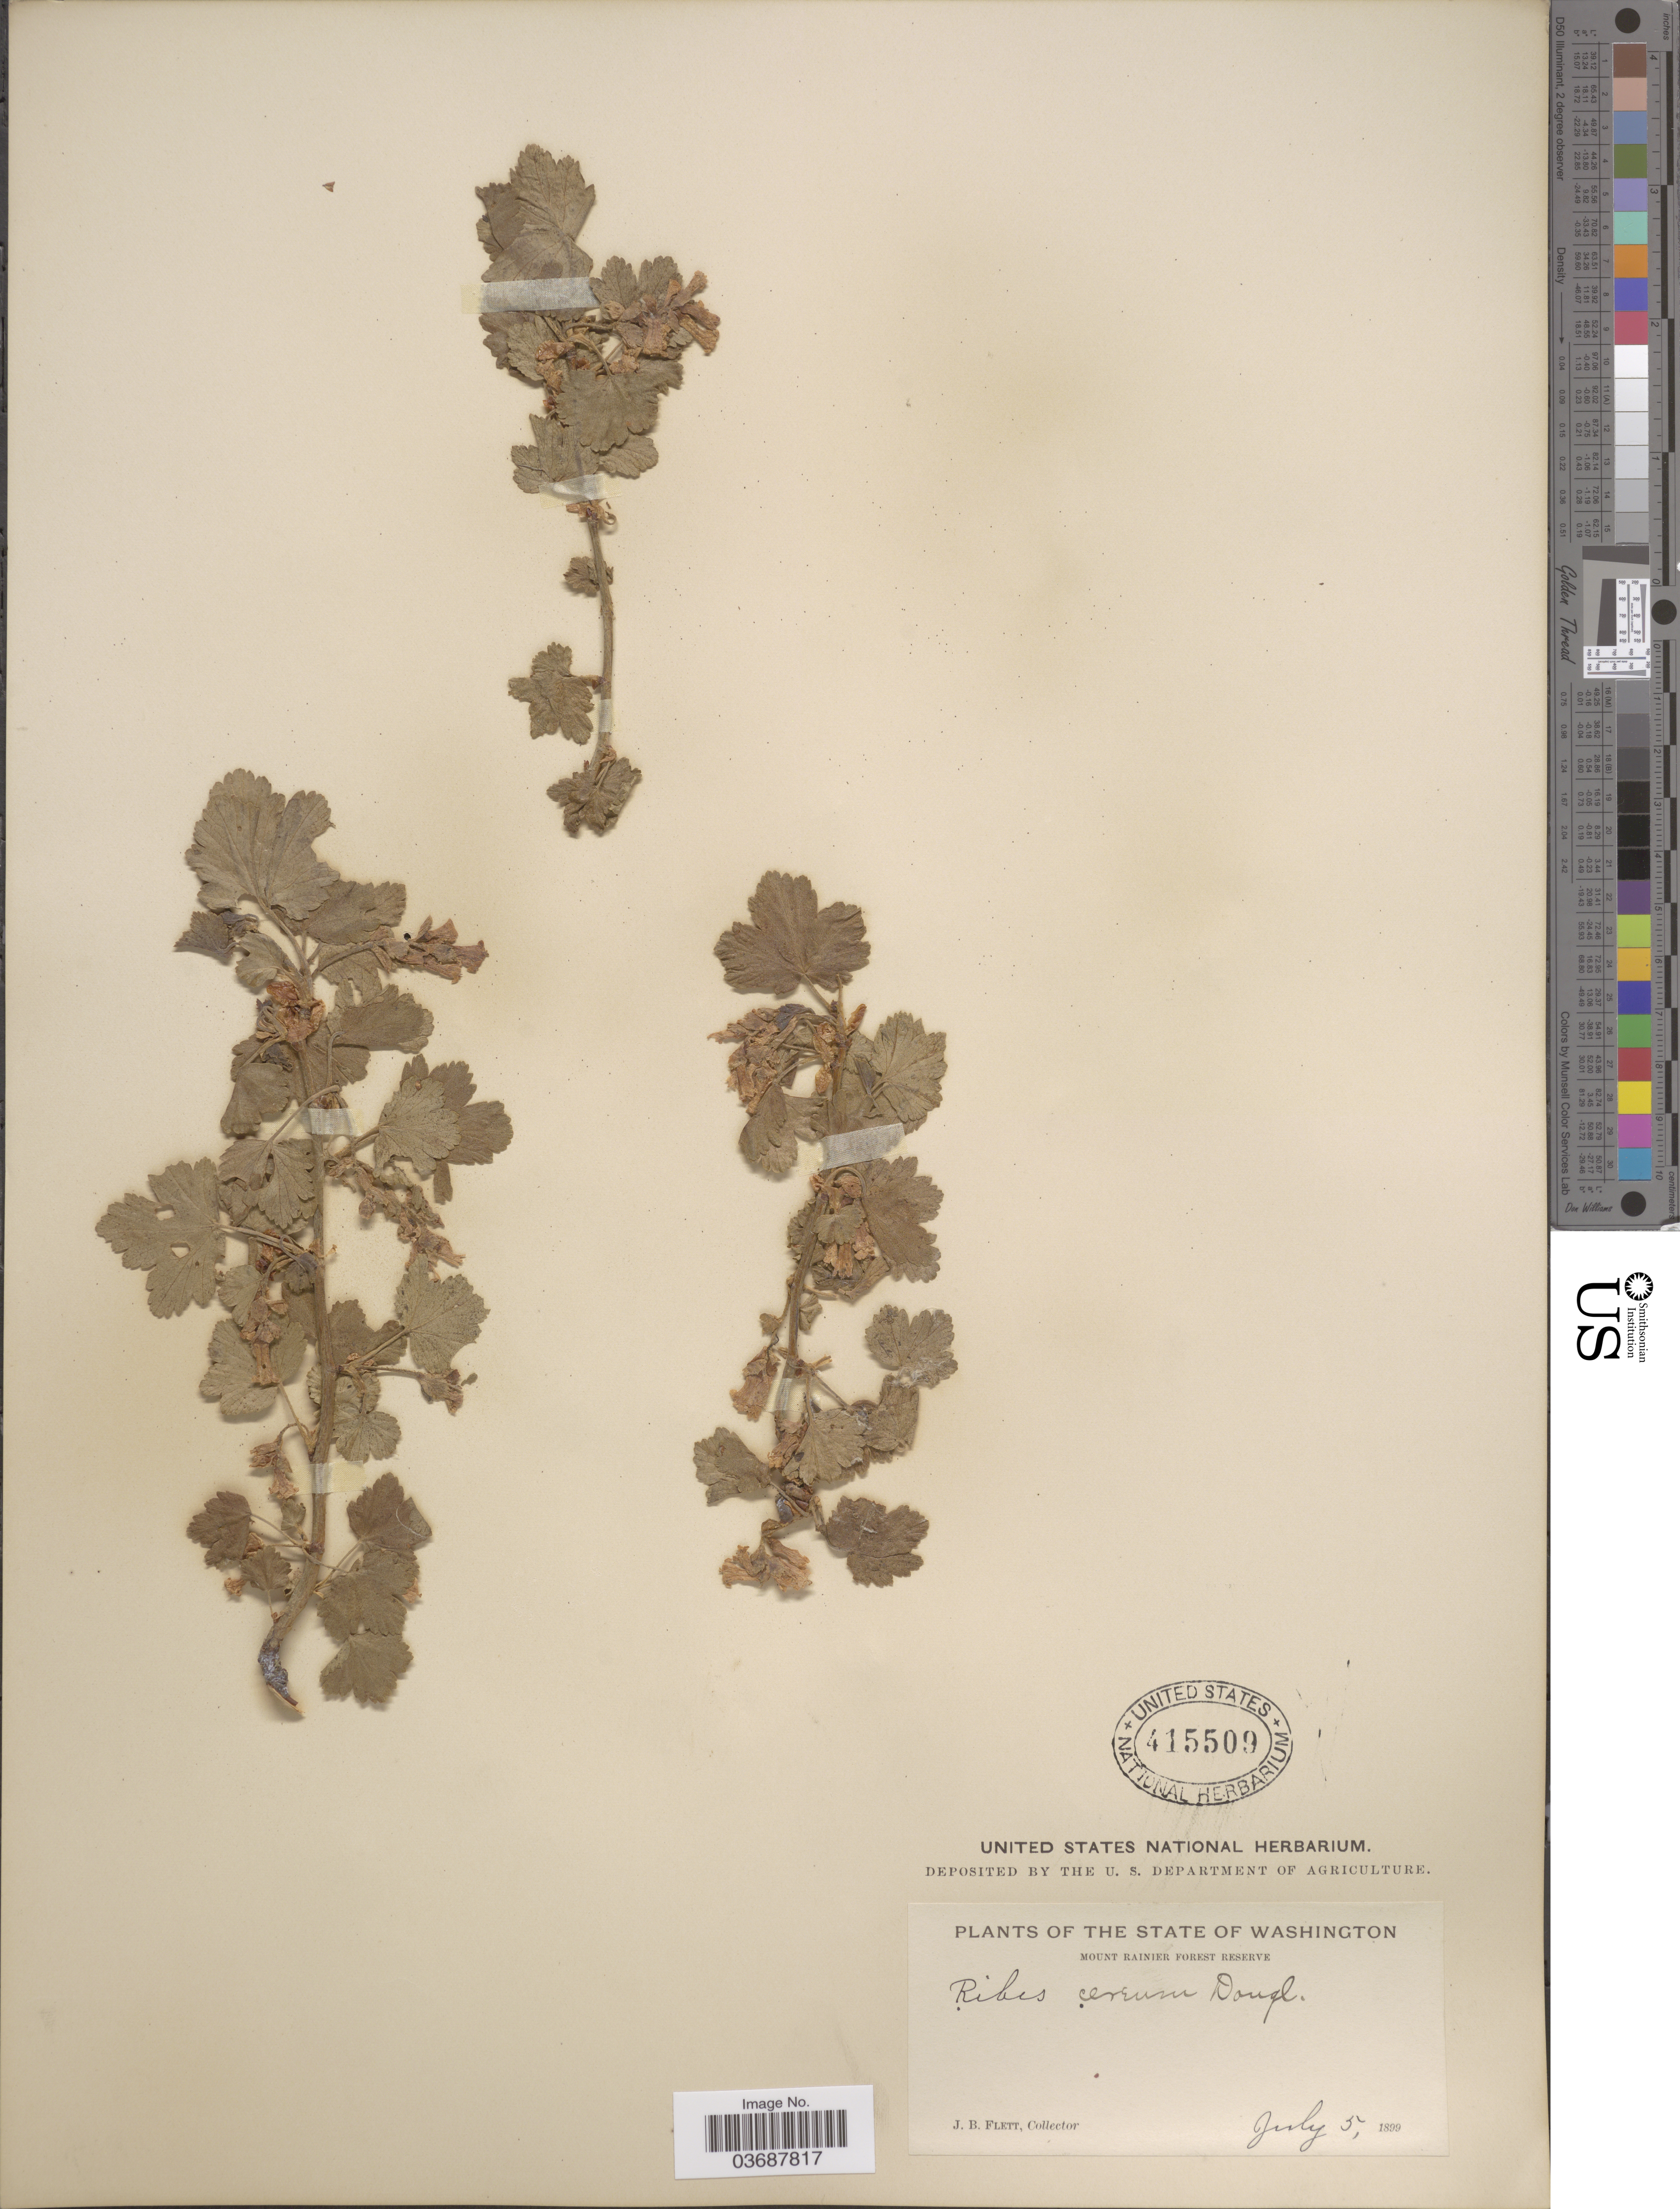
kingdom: Plantae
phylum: Tracheophyta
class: Magnoliopsida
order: Saxifragales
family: Grossulariaceae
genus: Ribes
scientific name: Ribes inebrians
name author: Lindl.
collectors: J. Flett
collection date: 1899-07-05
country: United States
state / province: Washington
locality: Mount Rainier Forest Reserve.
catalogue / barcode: US 415509